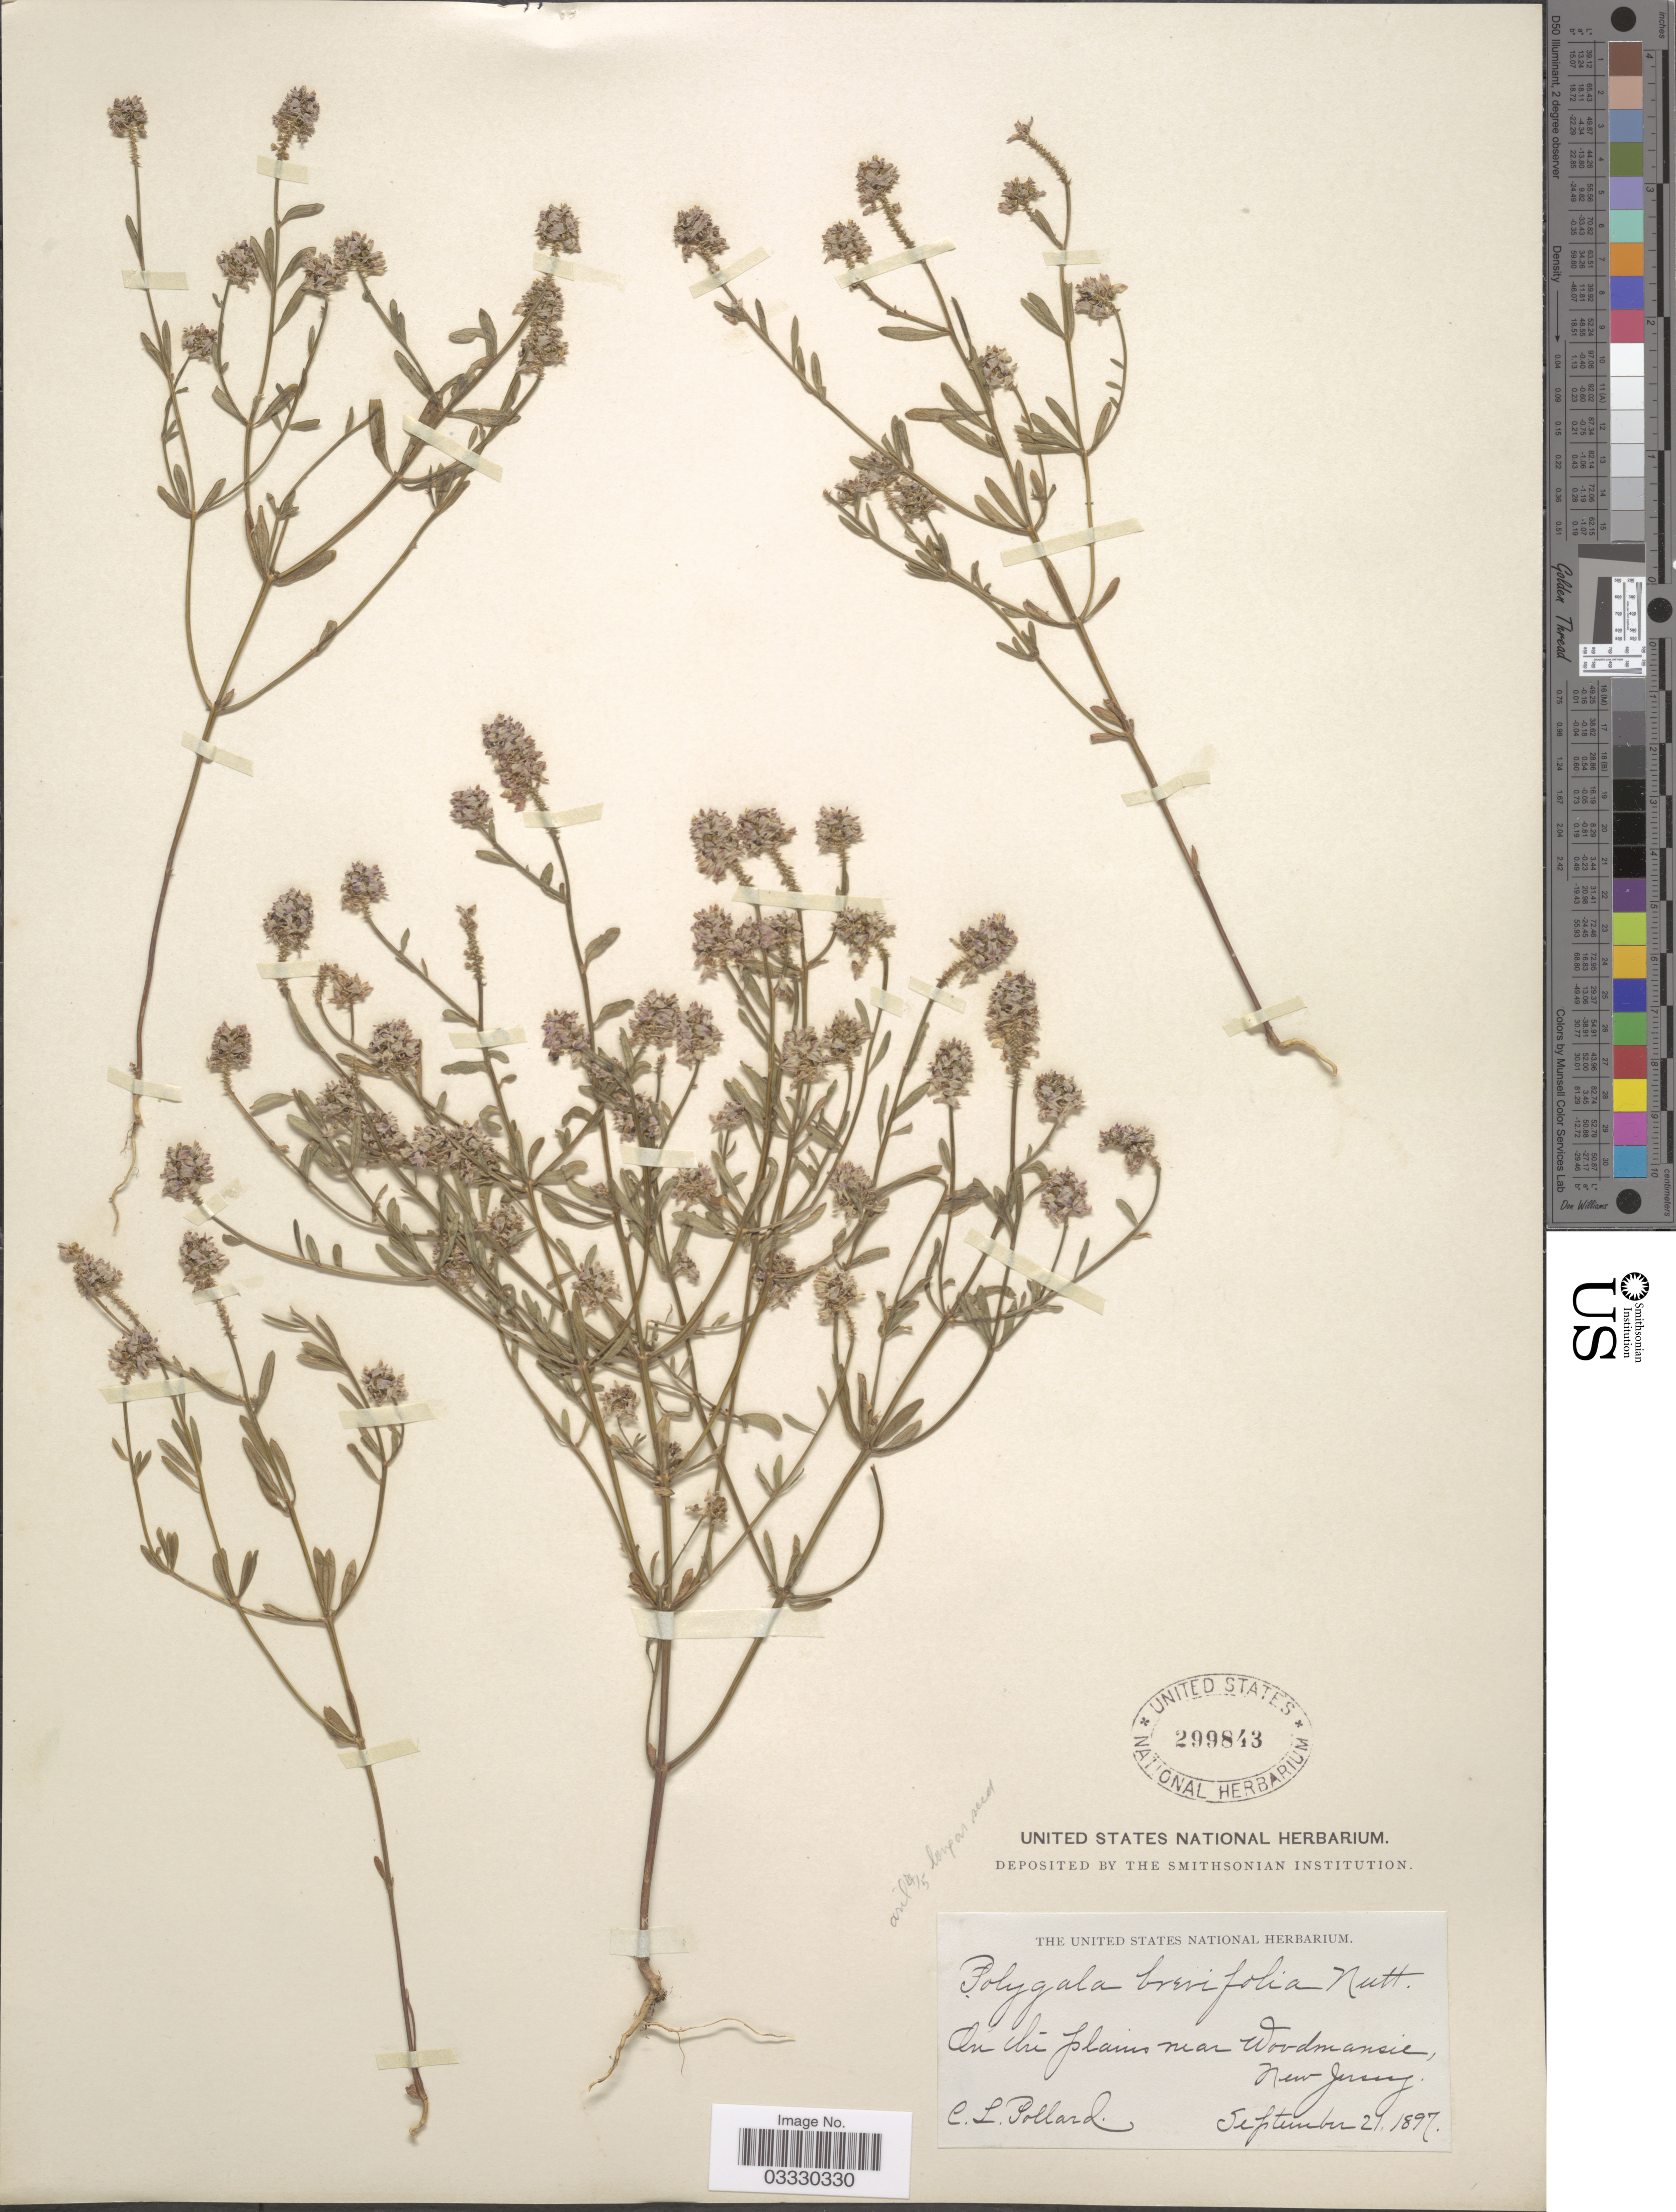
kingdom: Plantae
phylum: Tracheophyta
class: Magnoliopsida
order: Fabales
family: Polygalaceae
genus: Polygala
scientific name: Polygala brevifolia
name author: Nutt.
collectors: C. L. Pollard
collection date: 1897-09-21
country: United States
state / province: New Jersey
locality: On the plains near Woodmansie.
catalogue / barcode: US 299843